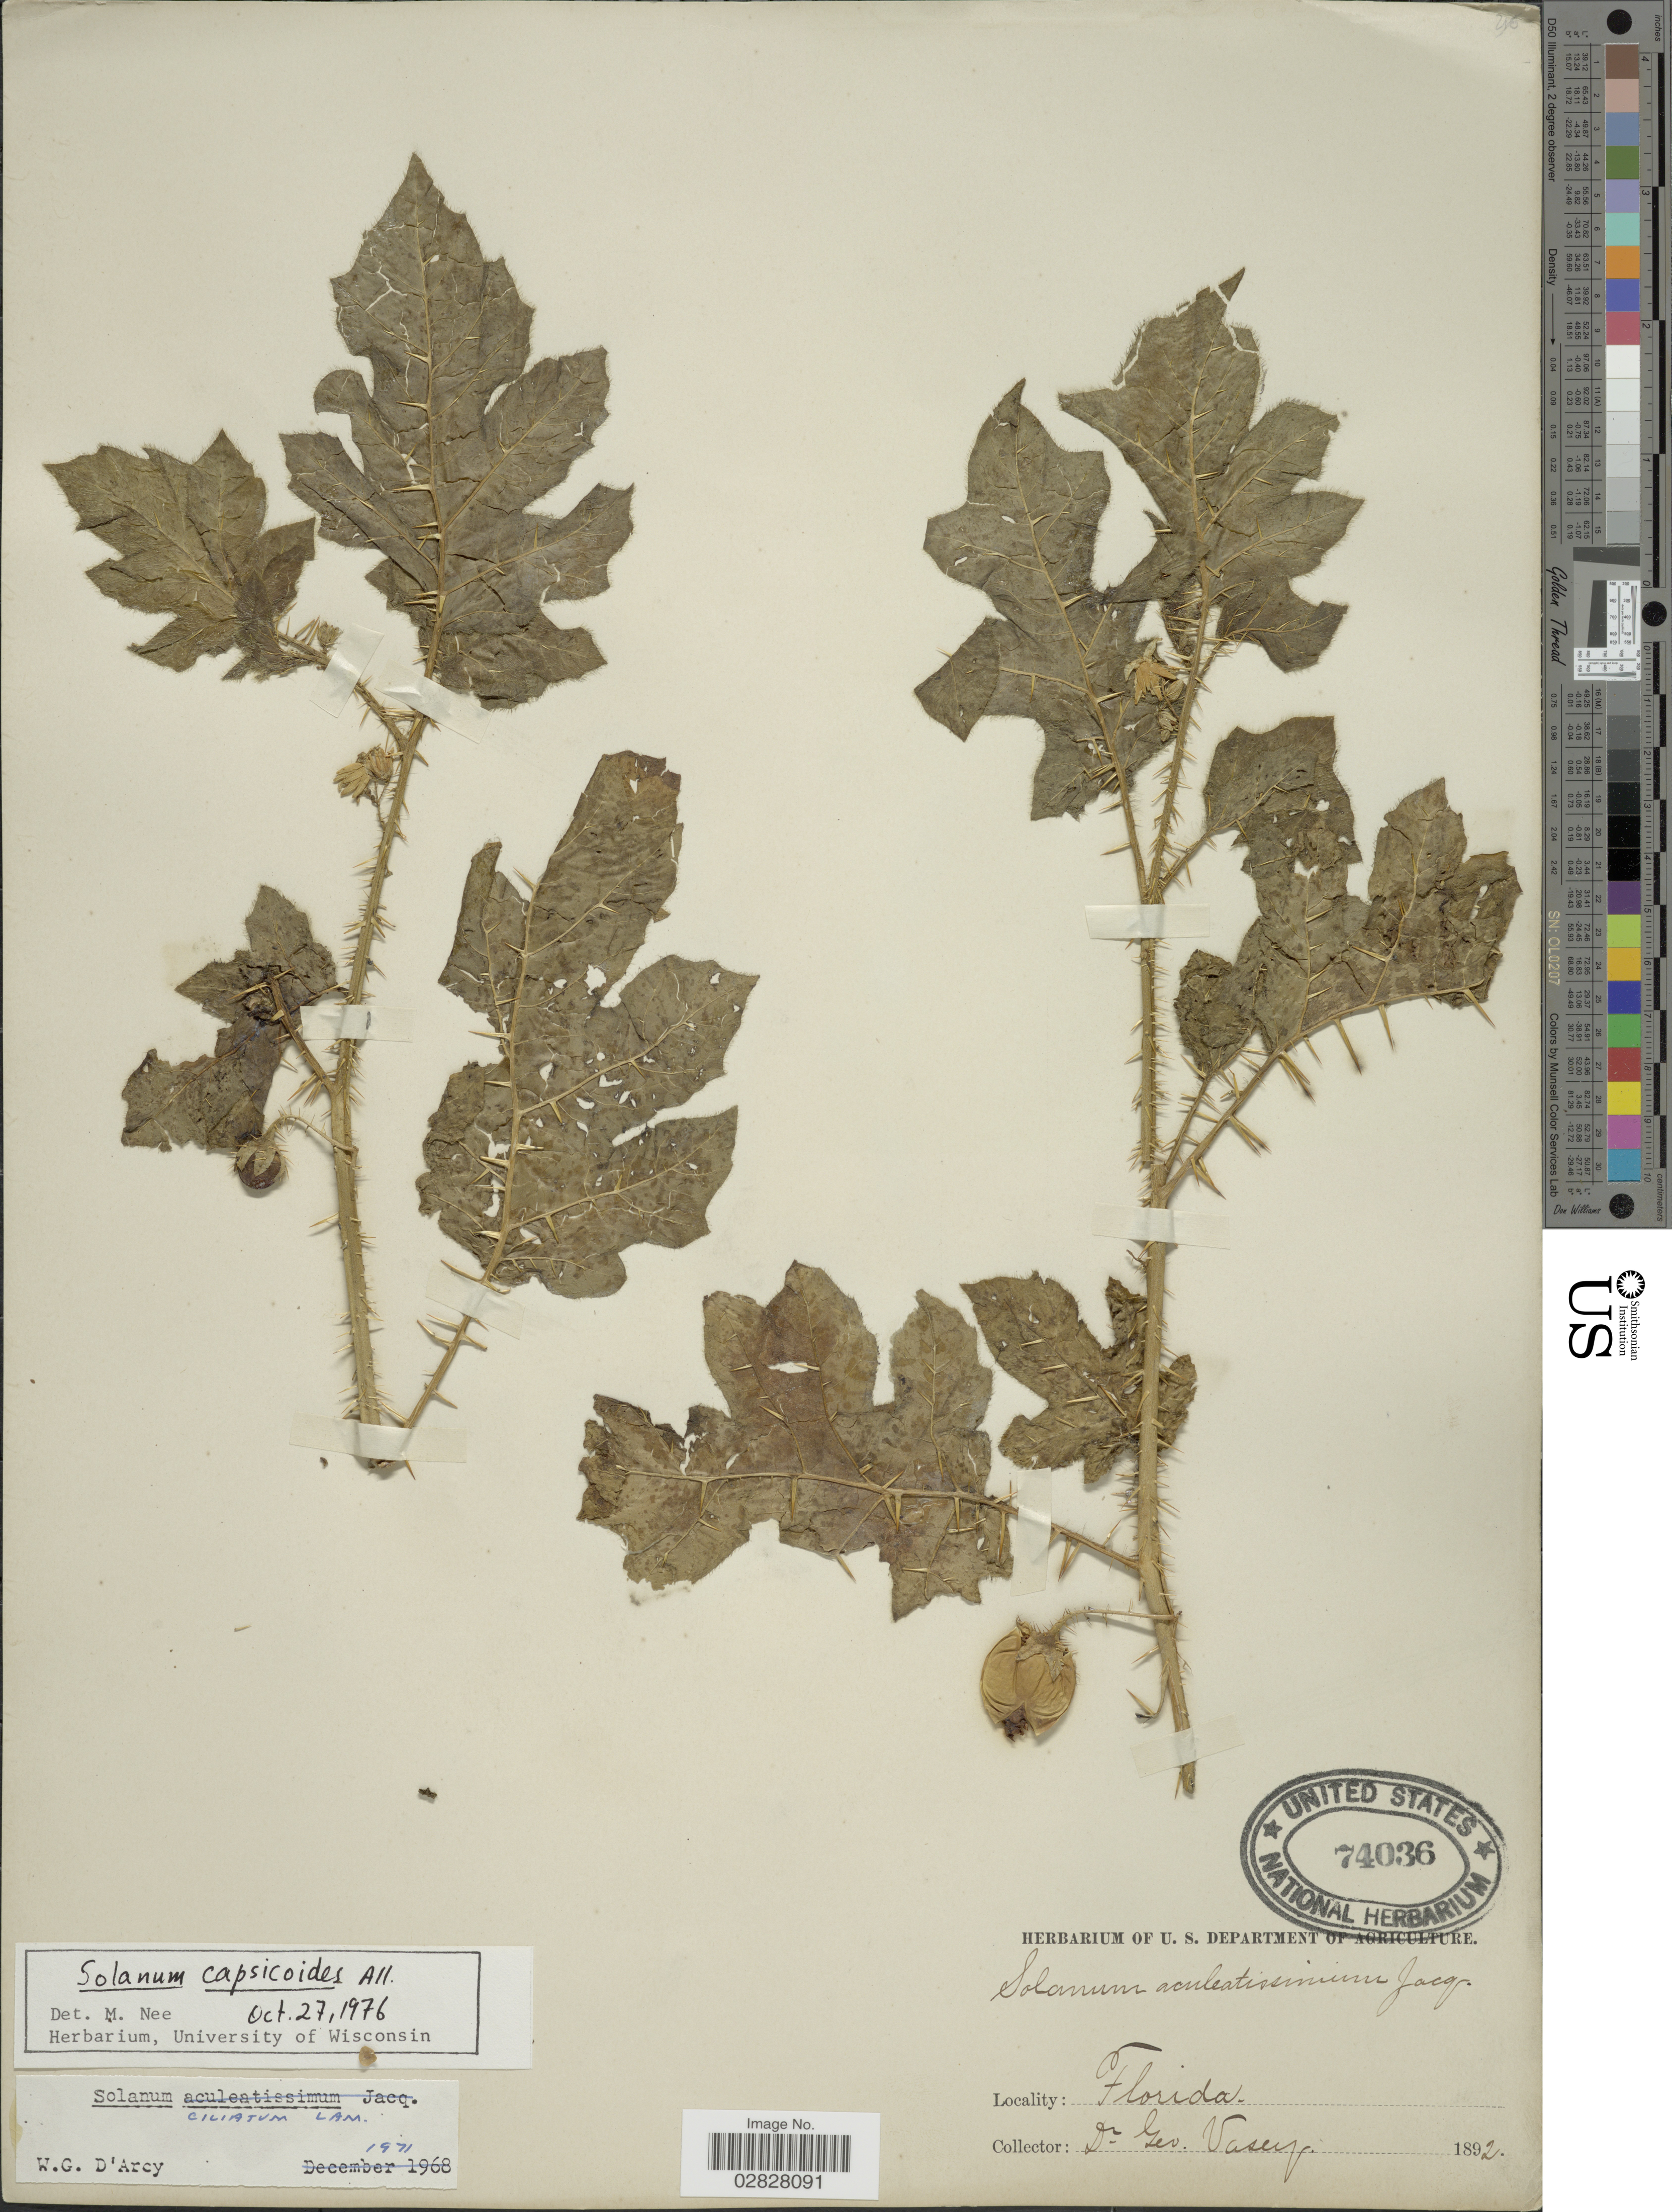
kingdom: Plantae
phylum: Tracheophyta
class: Magnoliopsida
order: Solanales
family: Solanaceae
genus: Solanum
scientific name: Solanum capsicoides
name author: All.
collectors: G. Vasey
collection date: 1892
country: United States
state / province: Florida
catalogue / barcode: US 74036